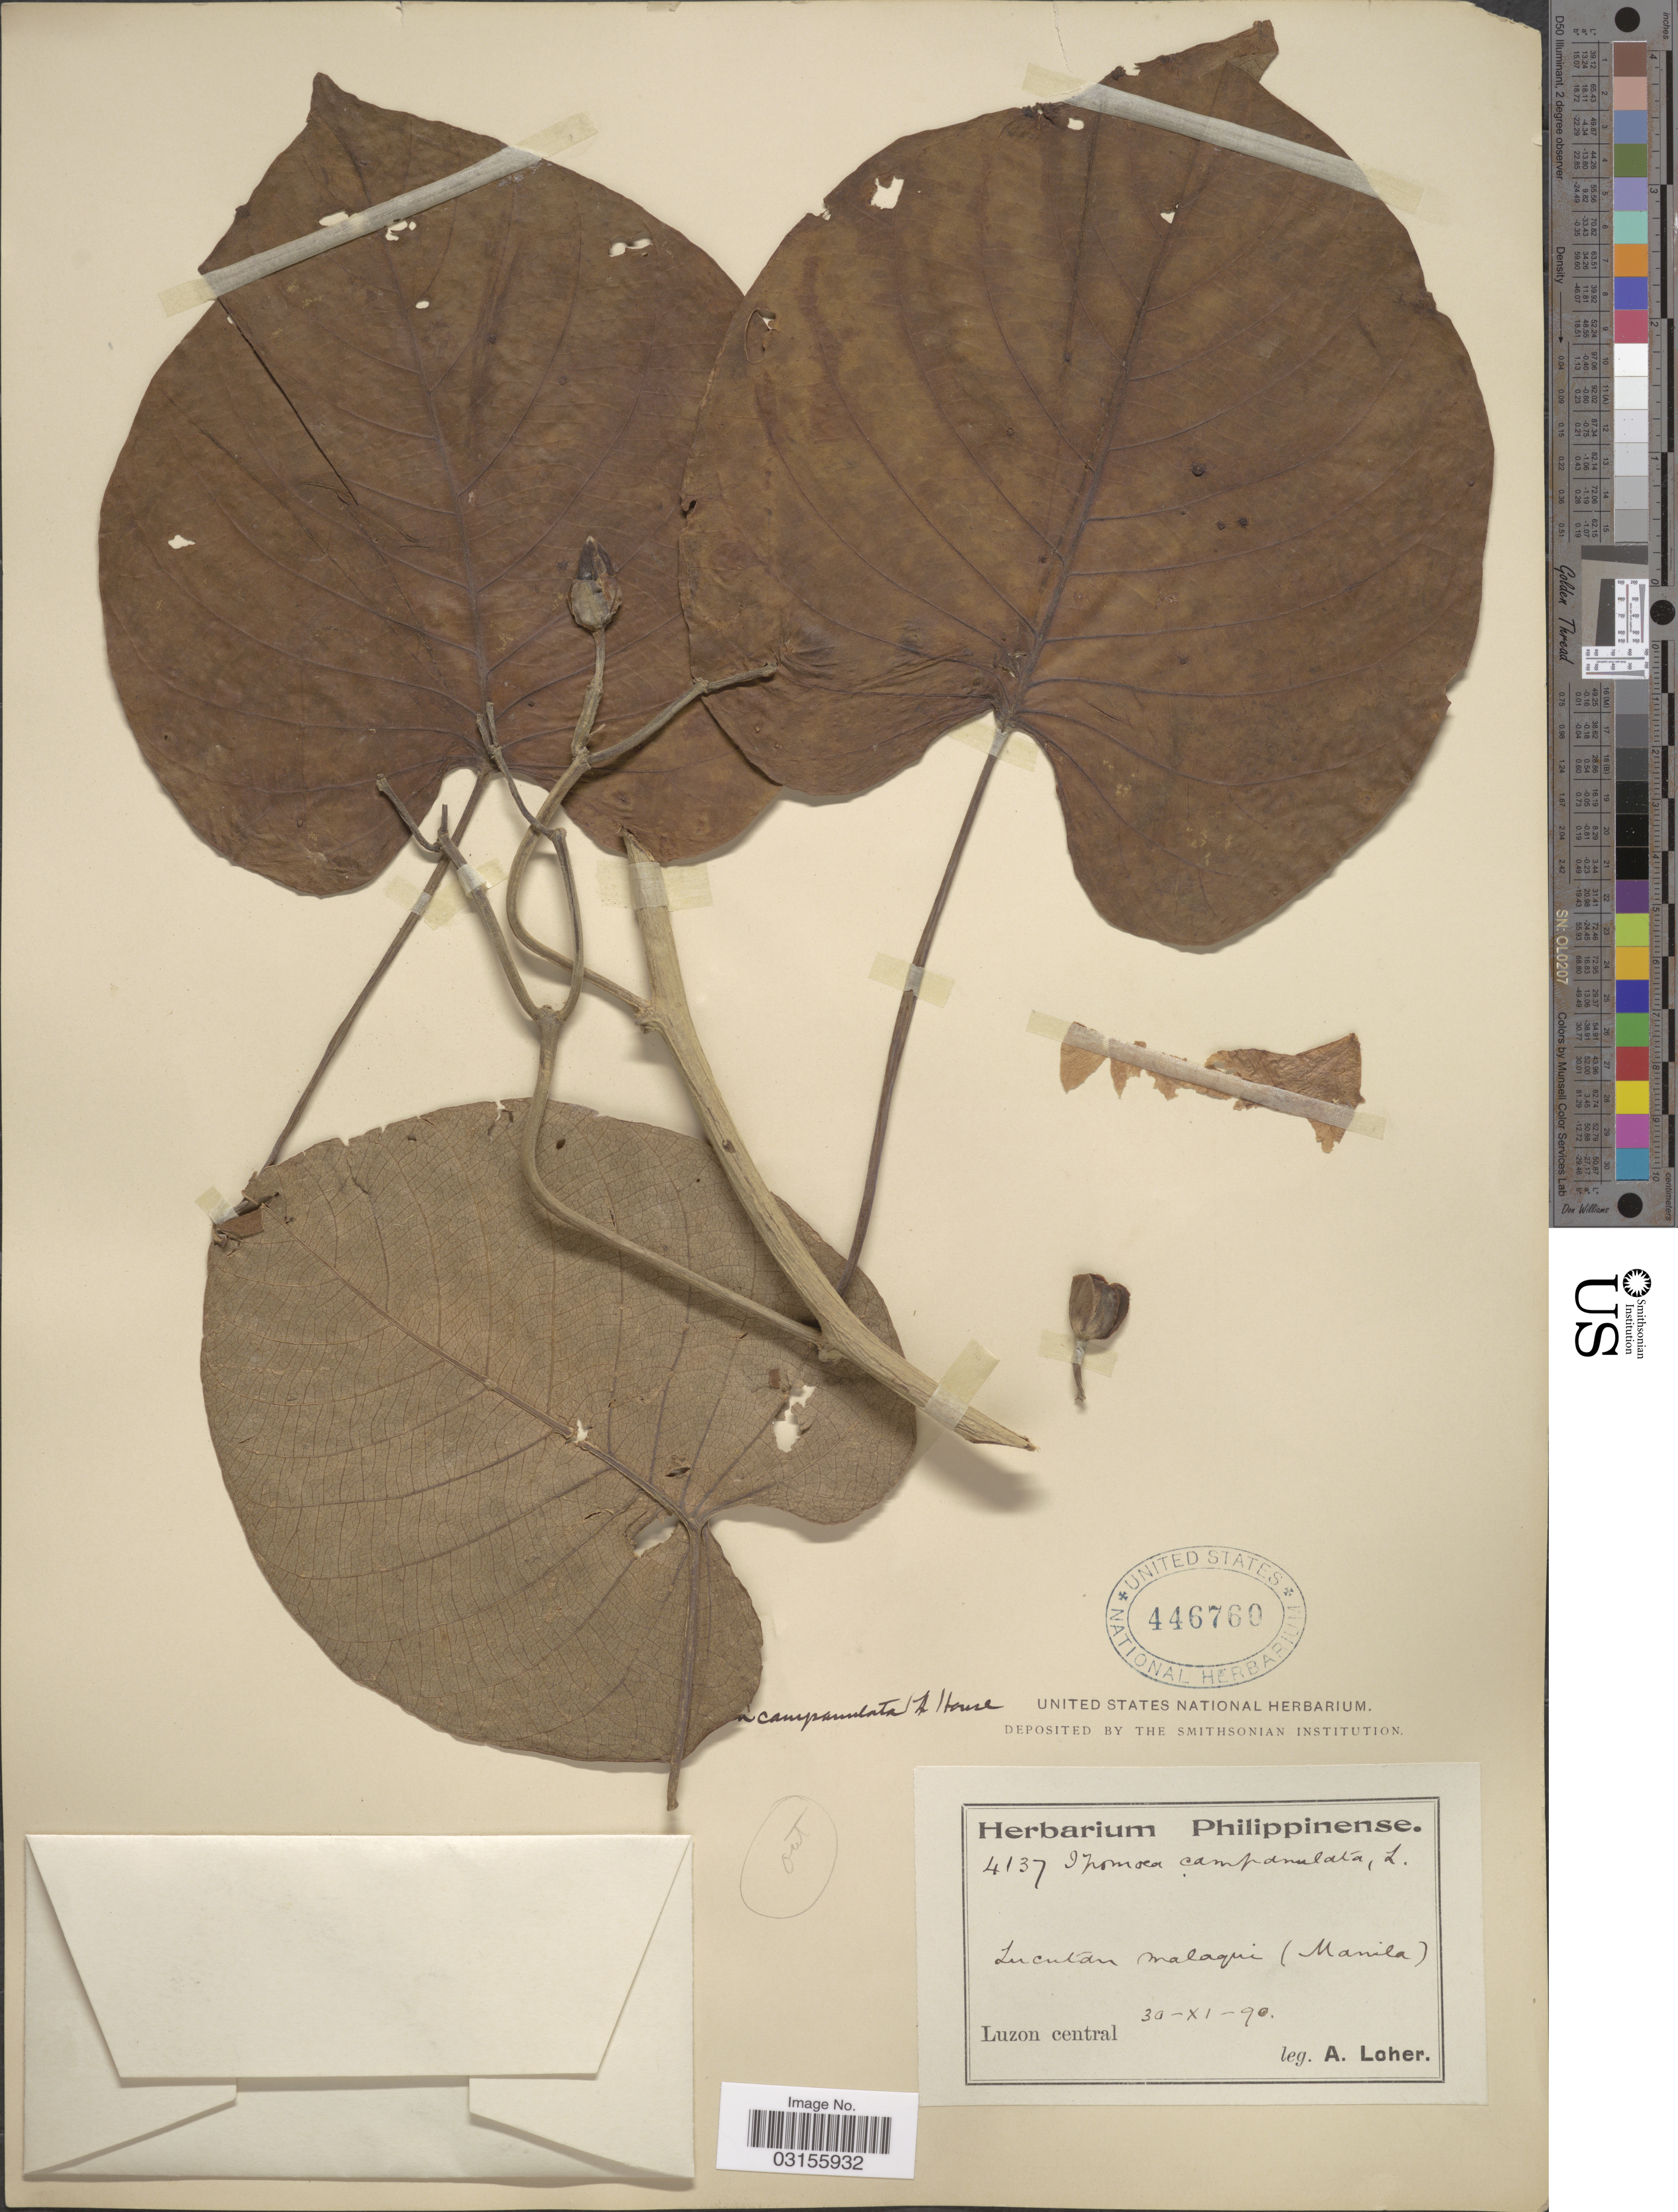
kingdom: Plantae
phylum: Tracheophyta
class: Magnoliopsida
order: Solanales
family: Convolvulaceae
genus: Stictocardia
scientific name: Stictocardia campanulata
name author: Merr.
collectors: A. Loher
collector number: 4137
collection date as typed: Transcribed d/m/y: 30/11/90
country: Philippines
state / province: Central Luzon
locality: Lucatan Malaqui (Manila).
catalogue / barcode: US 446760